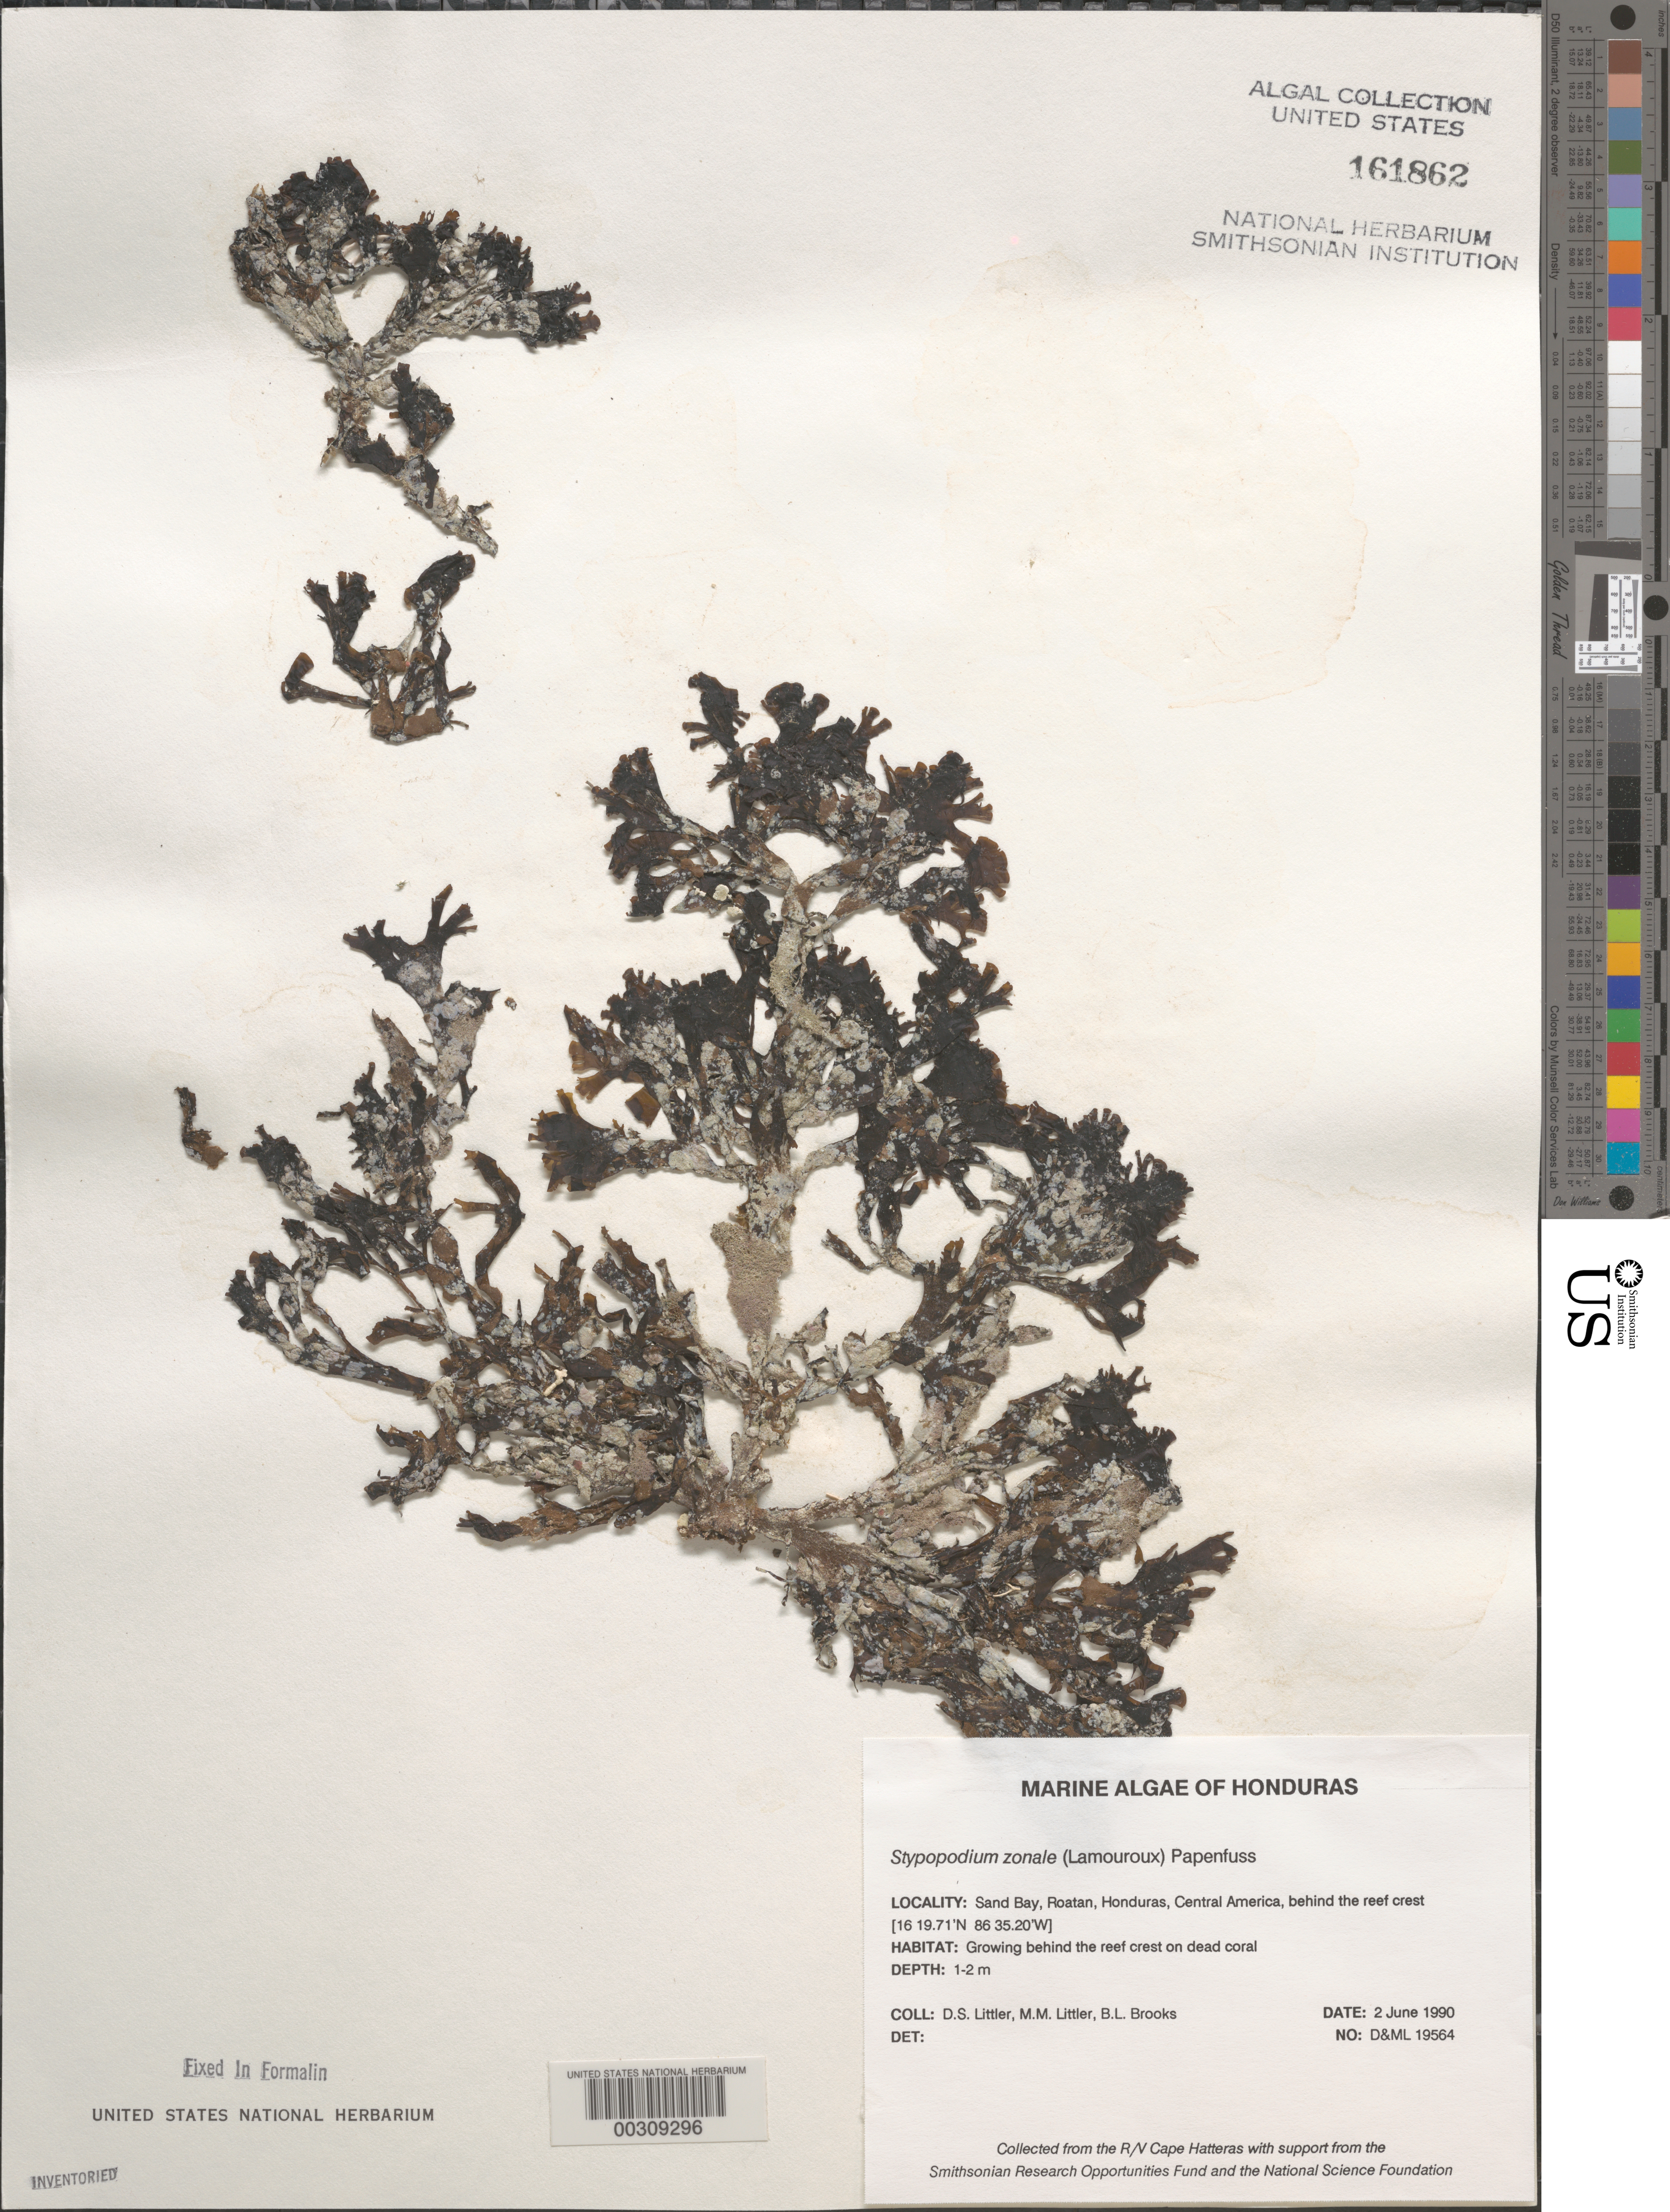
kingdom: Chromista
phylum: Ochrophyta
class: Phaeophyceae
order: Dictyotales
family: Dictyotaceae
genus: Stypopodium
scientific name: Stypopodium zonale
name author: (J.V.Lamouroux) Papenf.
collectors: D. S. Littler, M. M. Littler & B. Brooks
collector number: D&ML 19564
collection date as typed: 02 Jun 1990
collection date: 1990-06-02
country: Honduras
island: Roatan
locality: Sand Bay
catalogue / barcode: US 161862